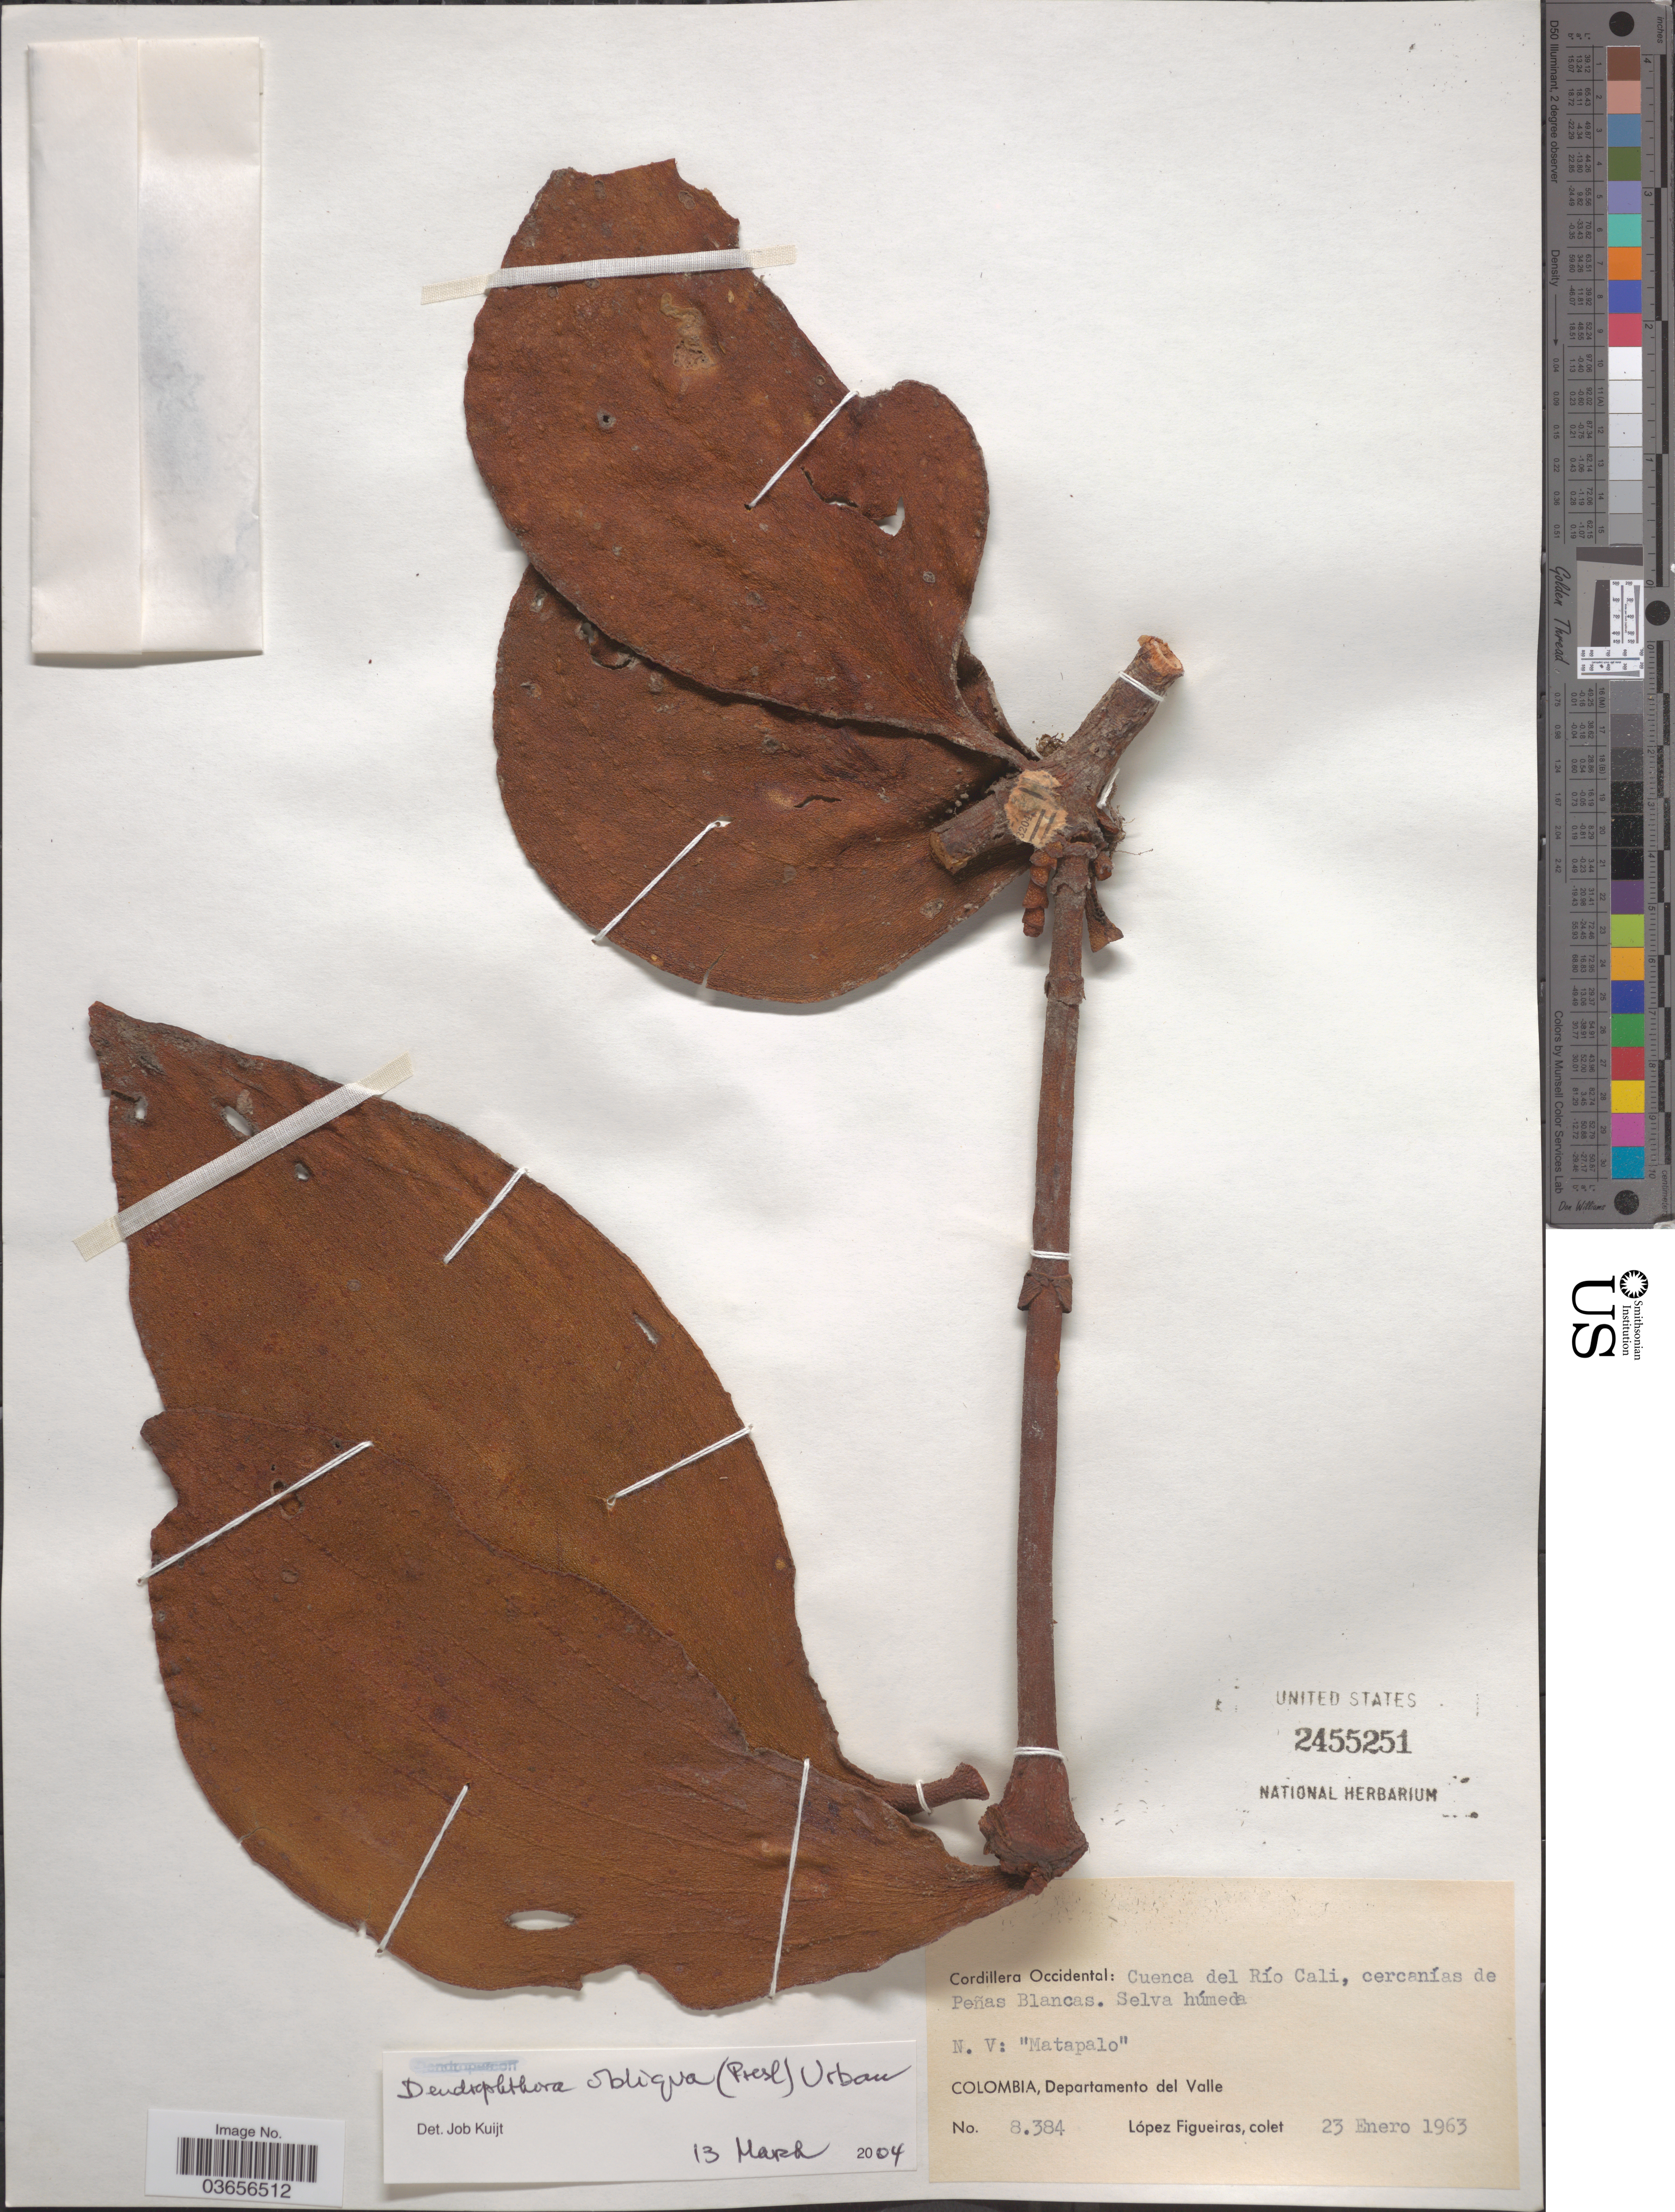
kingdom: Plantae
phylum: Tracheophyta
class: Magnoliopsida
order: Santalales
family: Viscaceae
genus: Dendrophthora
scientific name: Dendrophthora obliqua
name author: (C. Presl) Wiens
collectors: M. López Figueiras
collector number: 8384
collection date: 1963-01-23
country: Colombia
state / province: Valle del Cauca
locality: Cordillera Occidental: Cuenca del Río Cali, cercanías de Peñas Blancas. Departamento del Valle.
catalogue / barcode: US 2455251